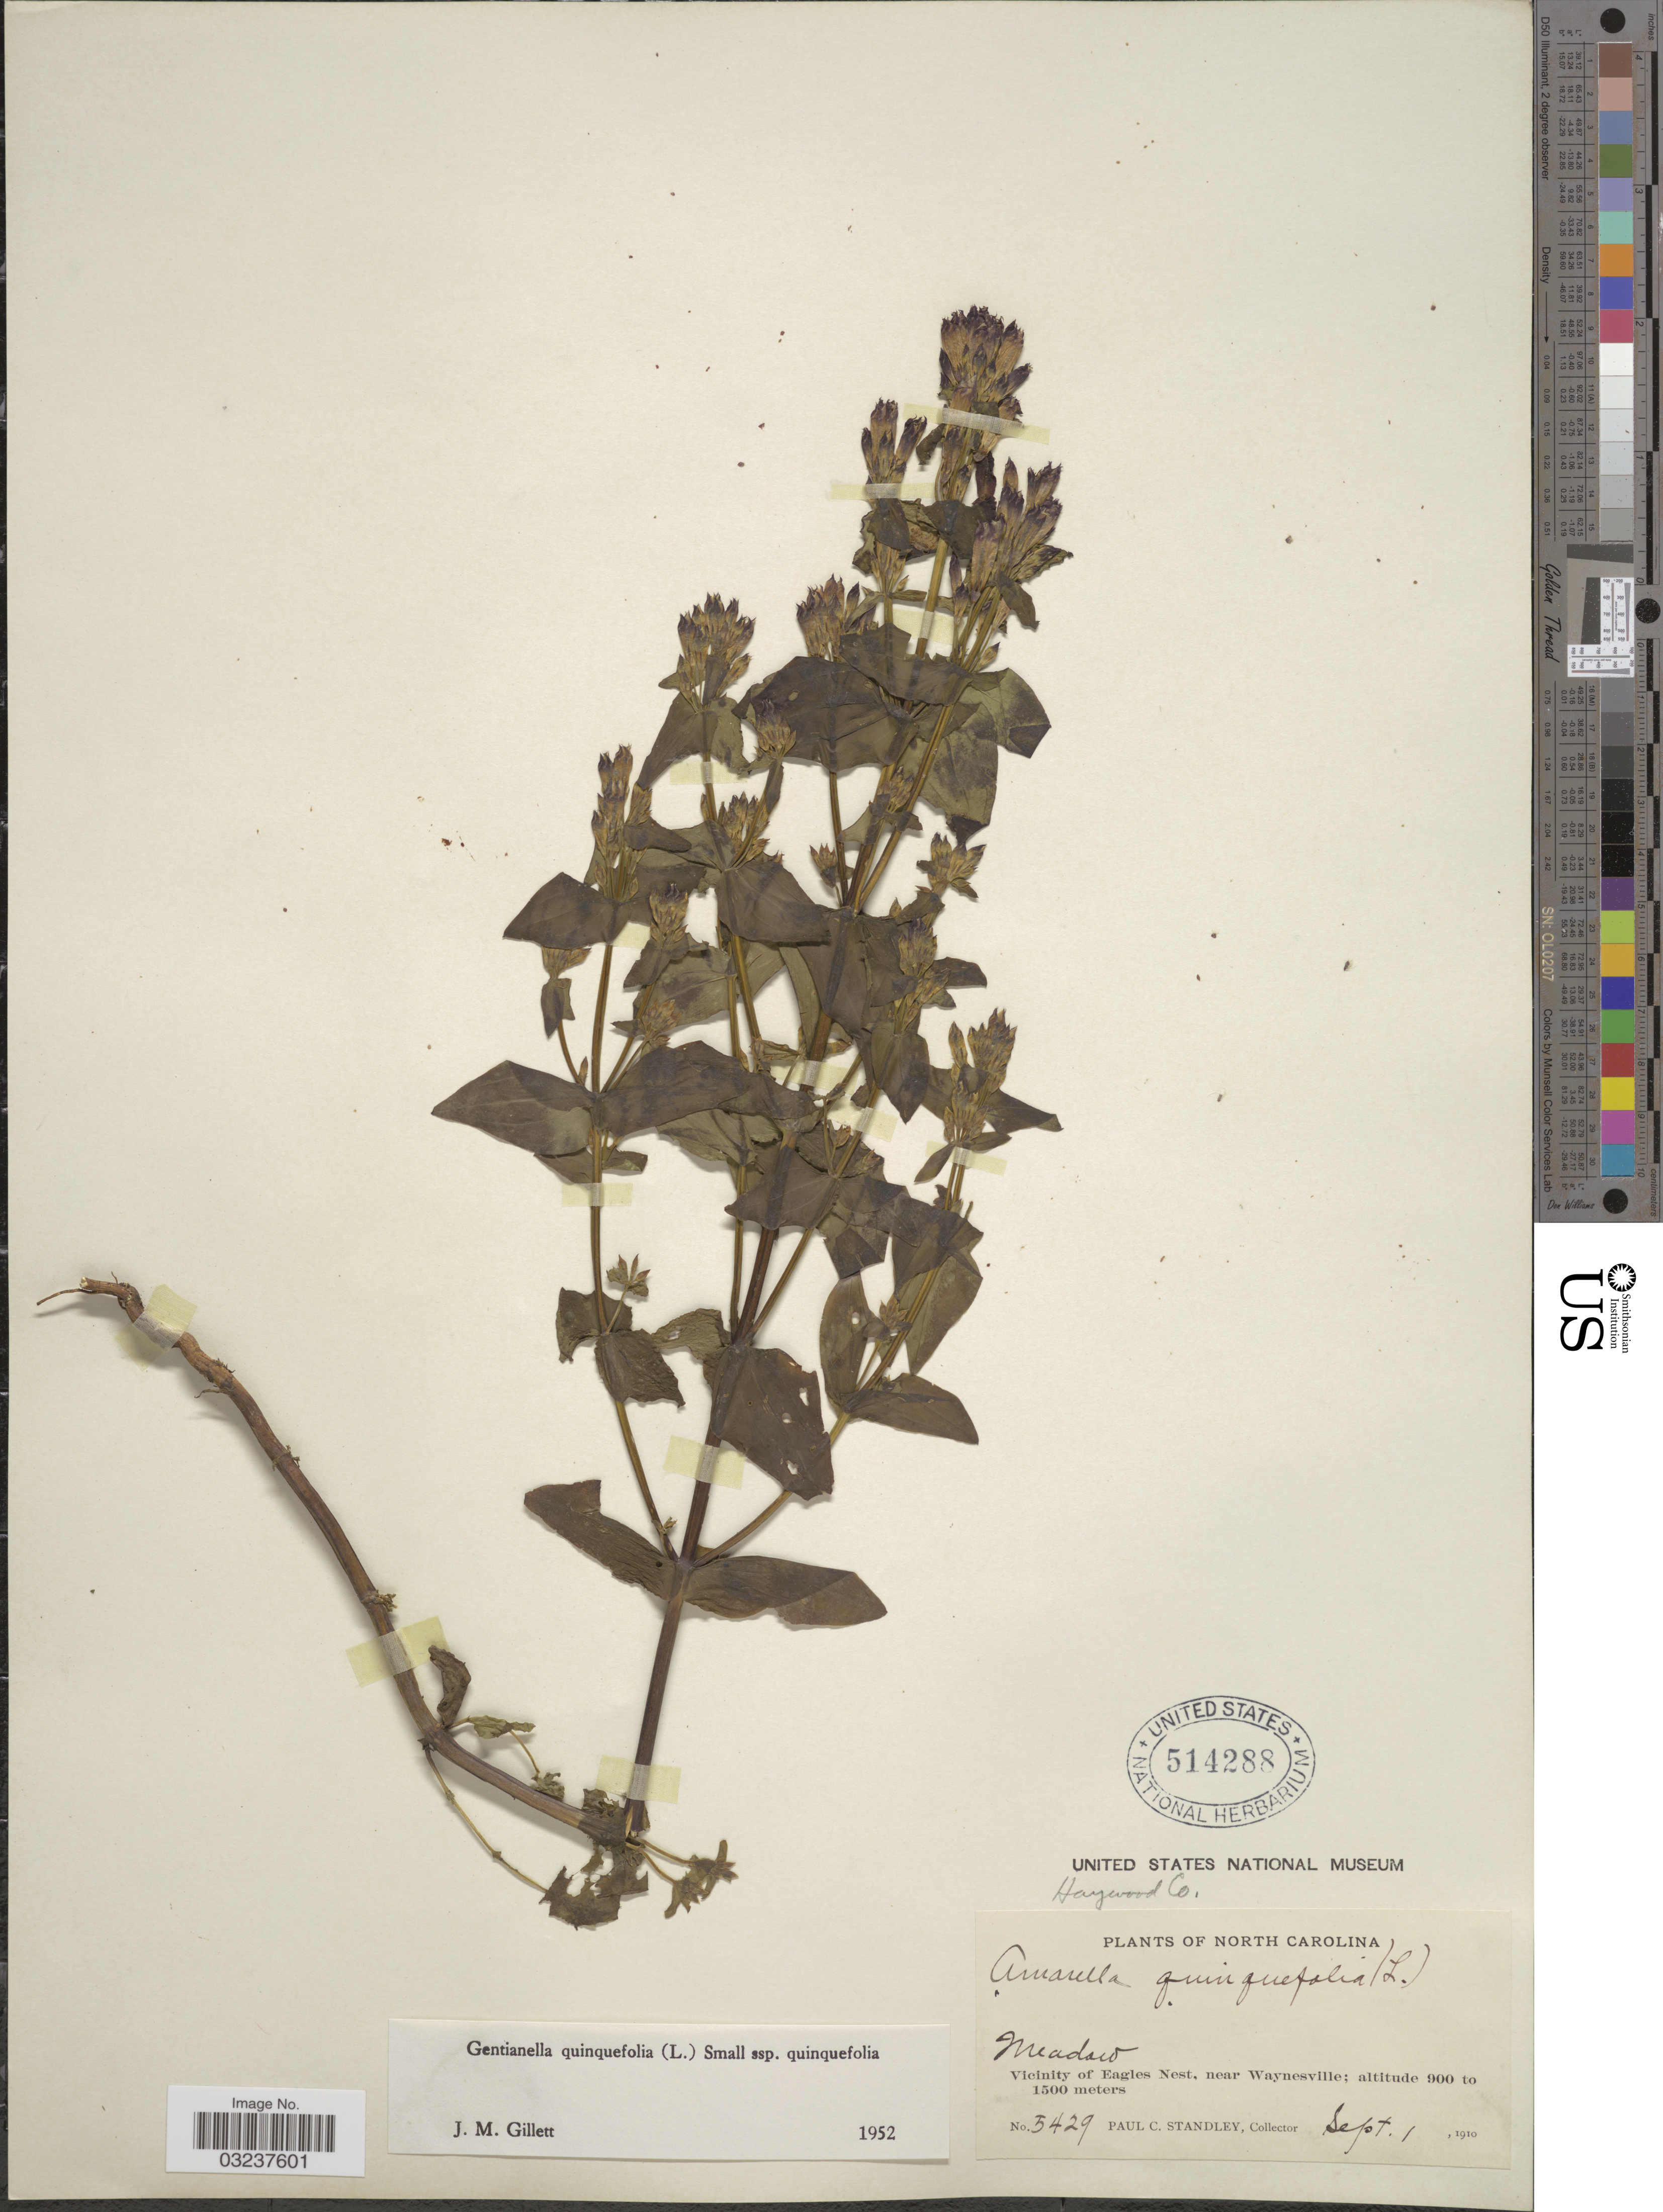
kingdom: Plantae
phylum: Tracheophyta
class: Magnoliopsida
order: Gentianales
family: Gentianaceae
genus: Gentianella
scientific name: Gentianella quinquefolia subsp. quinquefolia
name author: (L.) Small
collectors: P. C. Standley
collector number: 5429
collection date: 1910-09-01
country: United States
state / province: North Carolina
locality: Vicinity of Eagles Nest, near Waynesville.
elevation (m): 900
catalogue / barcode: US 514288